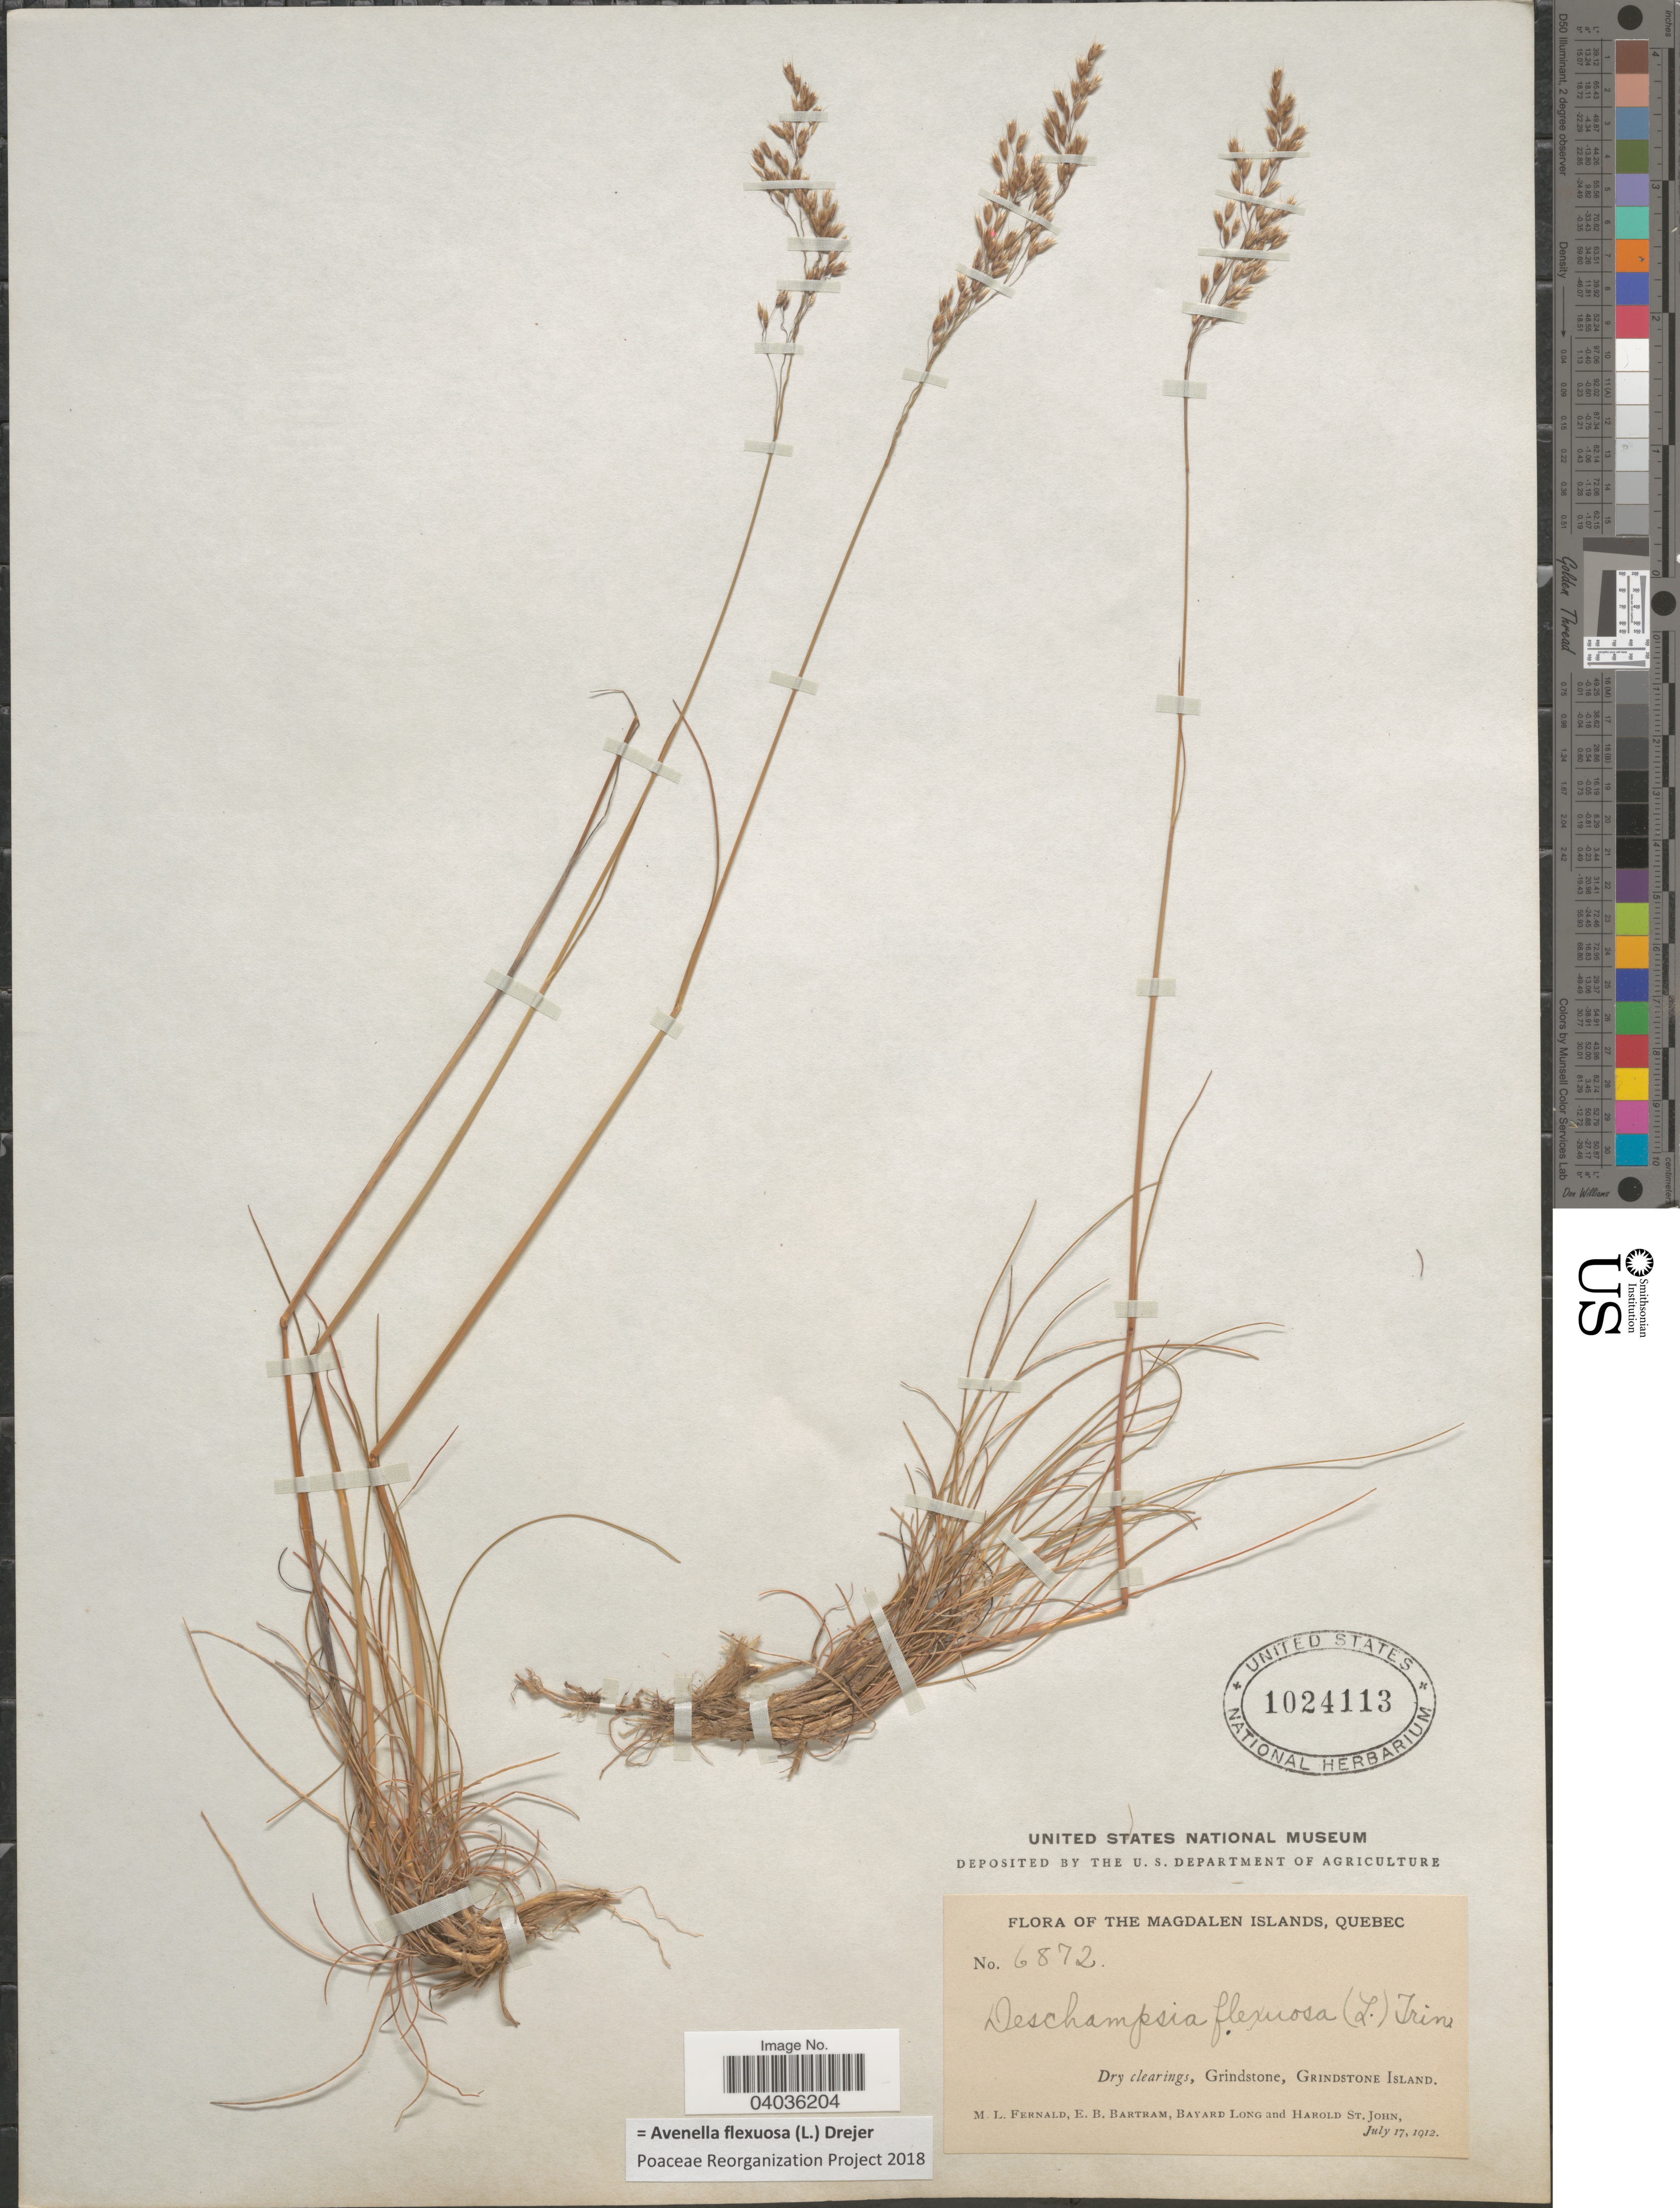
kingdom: Plantae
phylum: Tracheophyta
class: Liliopsida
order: Poales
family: Poaceae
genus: Avenella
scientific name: Avenella flexuosa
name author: (L.) Drejer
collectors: M. L. Fernald, E. B. Bartram, B. Long & H. St. John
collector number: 6872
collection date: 1912-07-17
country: Canada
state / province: Quebec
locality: Magdalen Islands. Dry clearing, Grindston, Grindstone Island.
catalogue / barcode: US 1024113